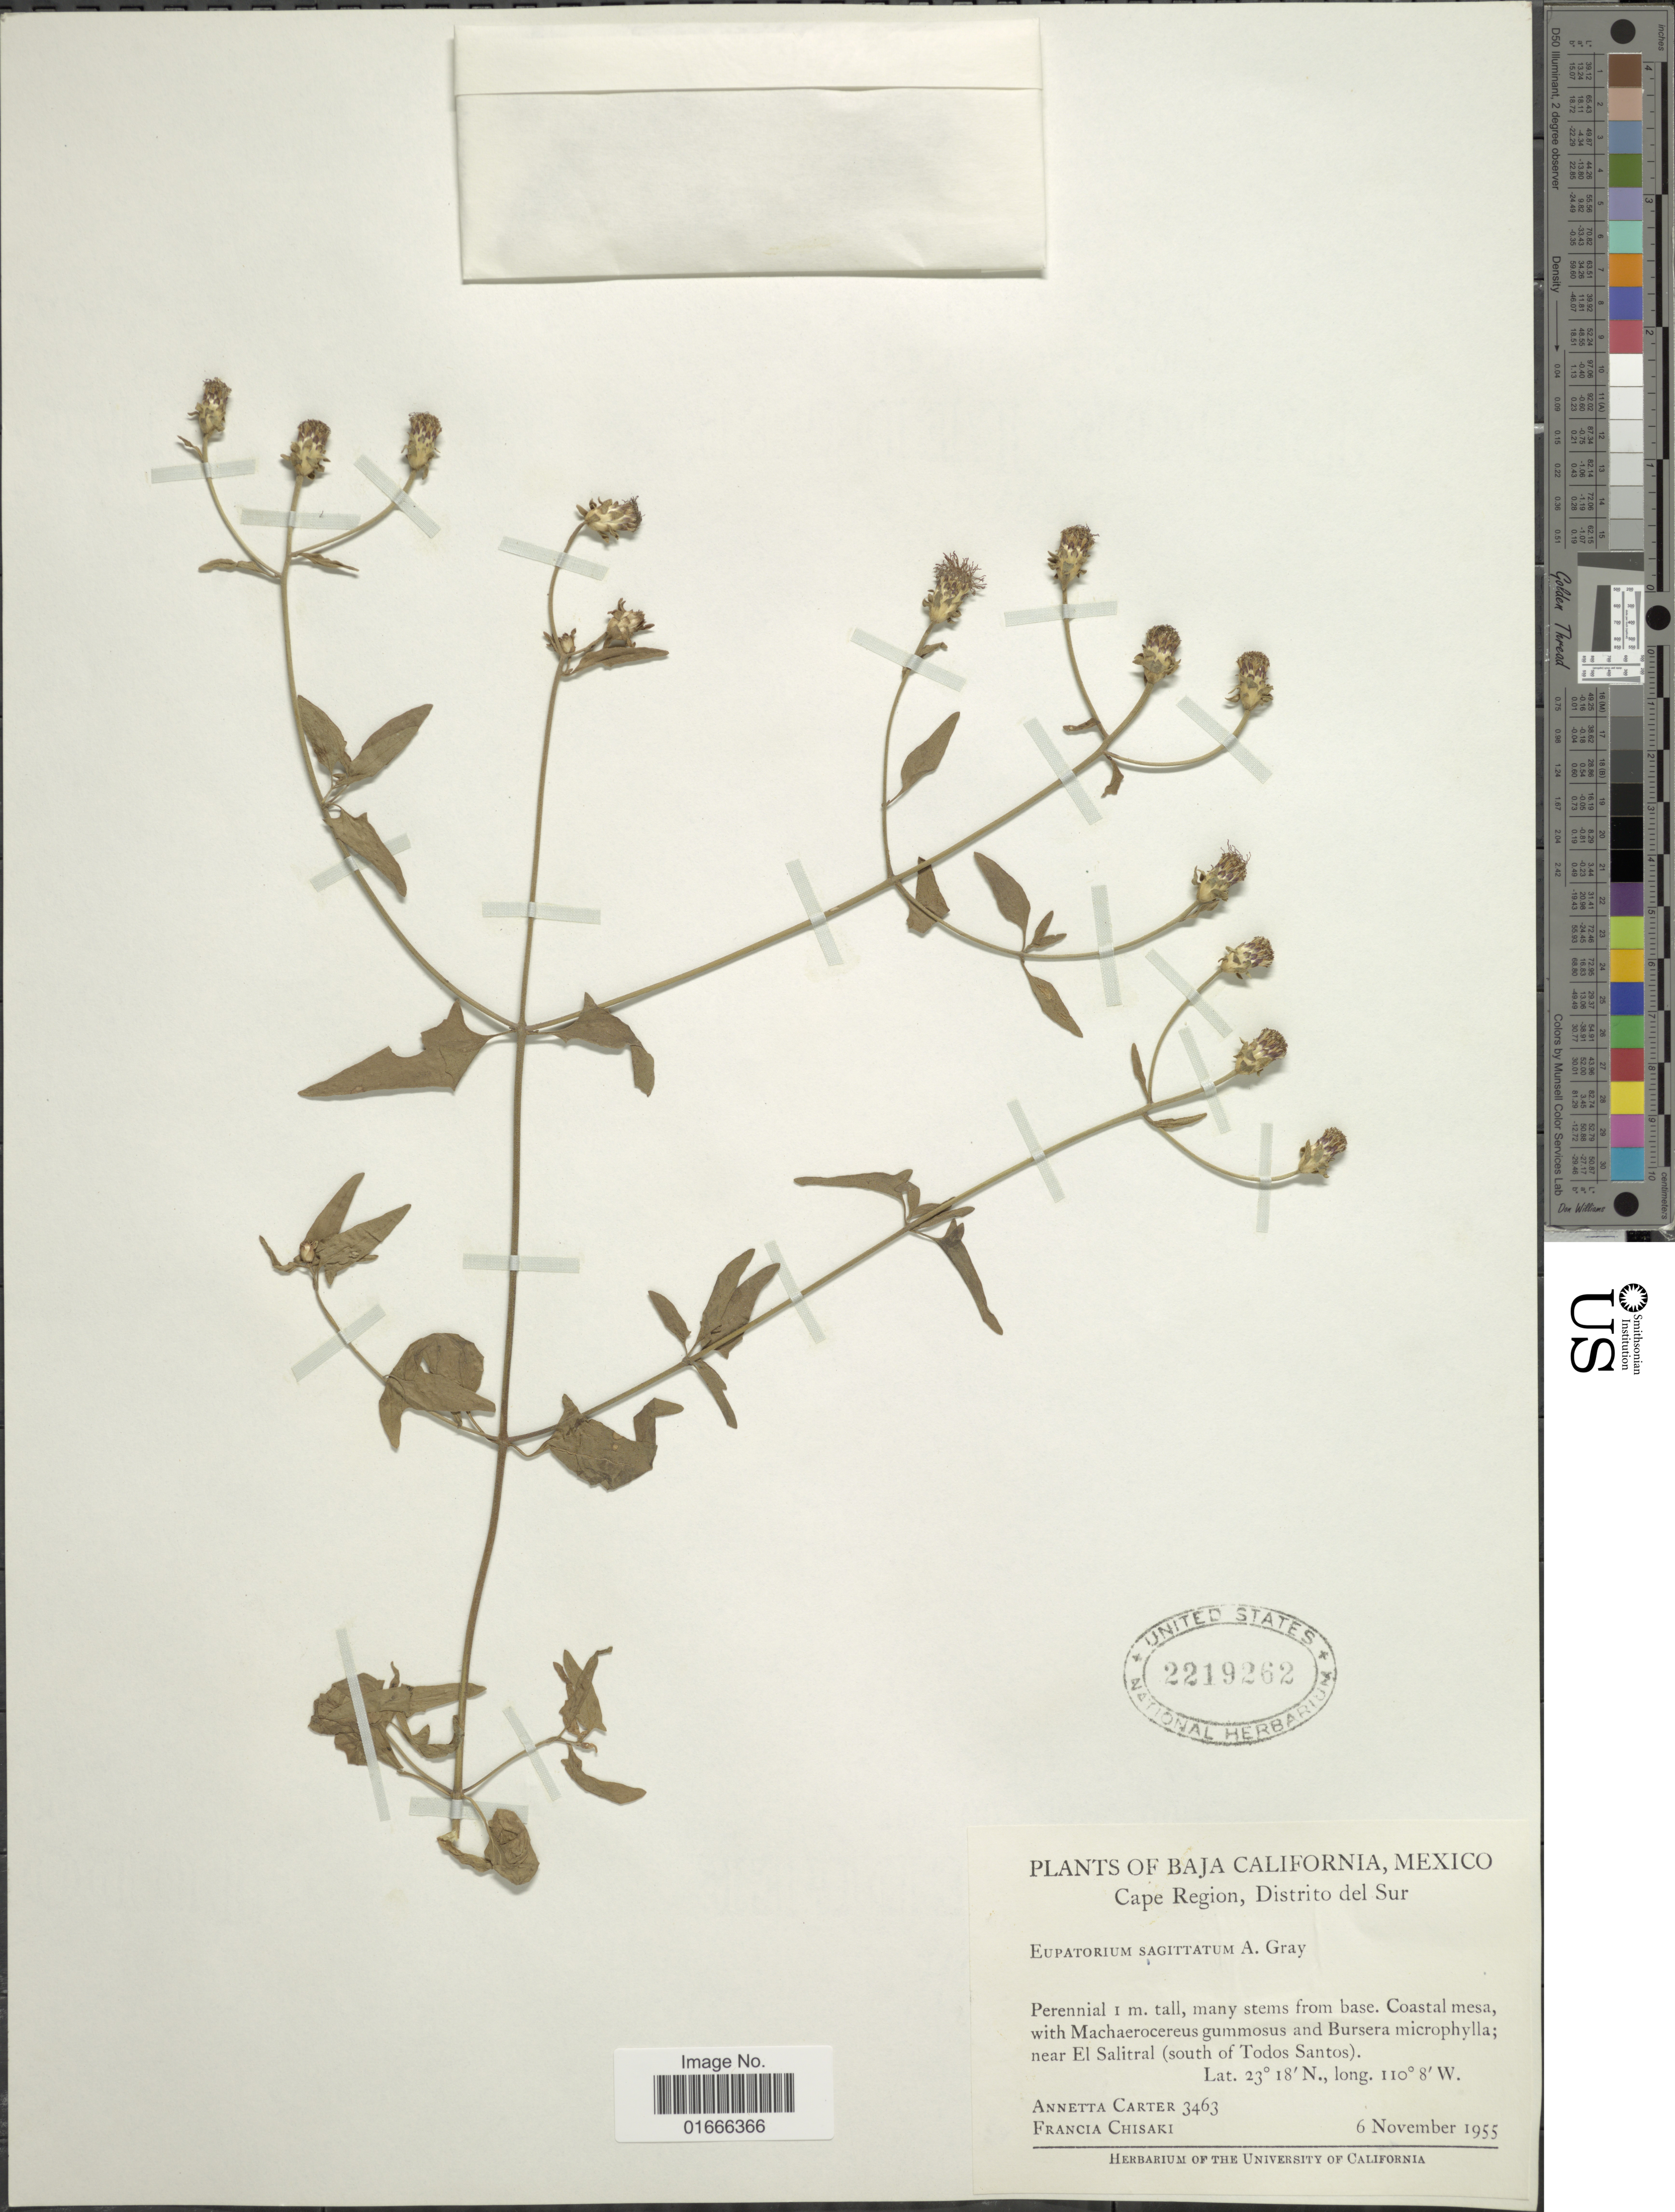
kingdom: Plantae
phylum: Tracheophyta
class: Magnoliopsida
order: Asterales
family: Asteraceae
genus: Chromolaena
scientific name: Chromolaena sagittata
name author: (A. Gray) R.M. King & H. Rob.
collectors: A. Carter & F. Chisaki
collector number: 3463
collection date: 1955-12-06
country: Mexico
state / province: Baja California Sur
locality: Cape Region, Distrito del Sur. near El Salitral ( south of Todos Santos )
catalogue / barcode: US 221962